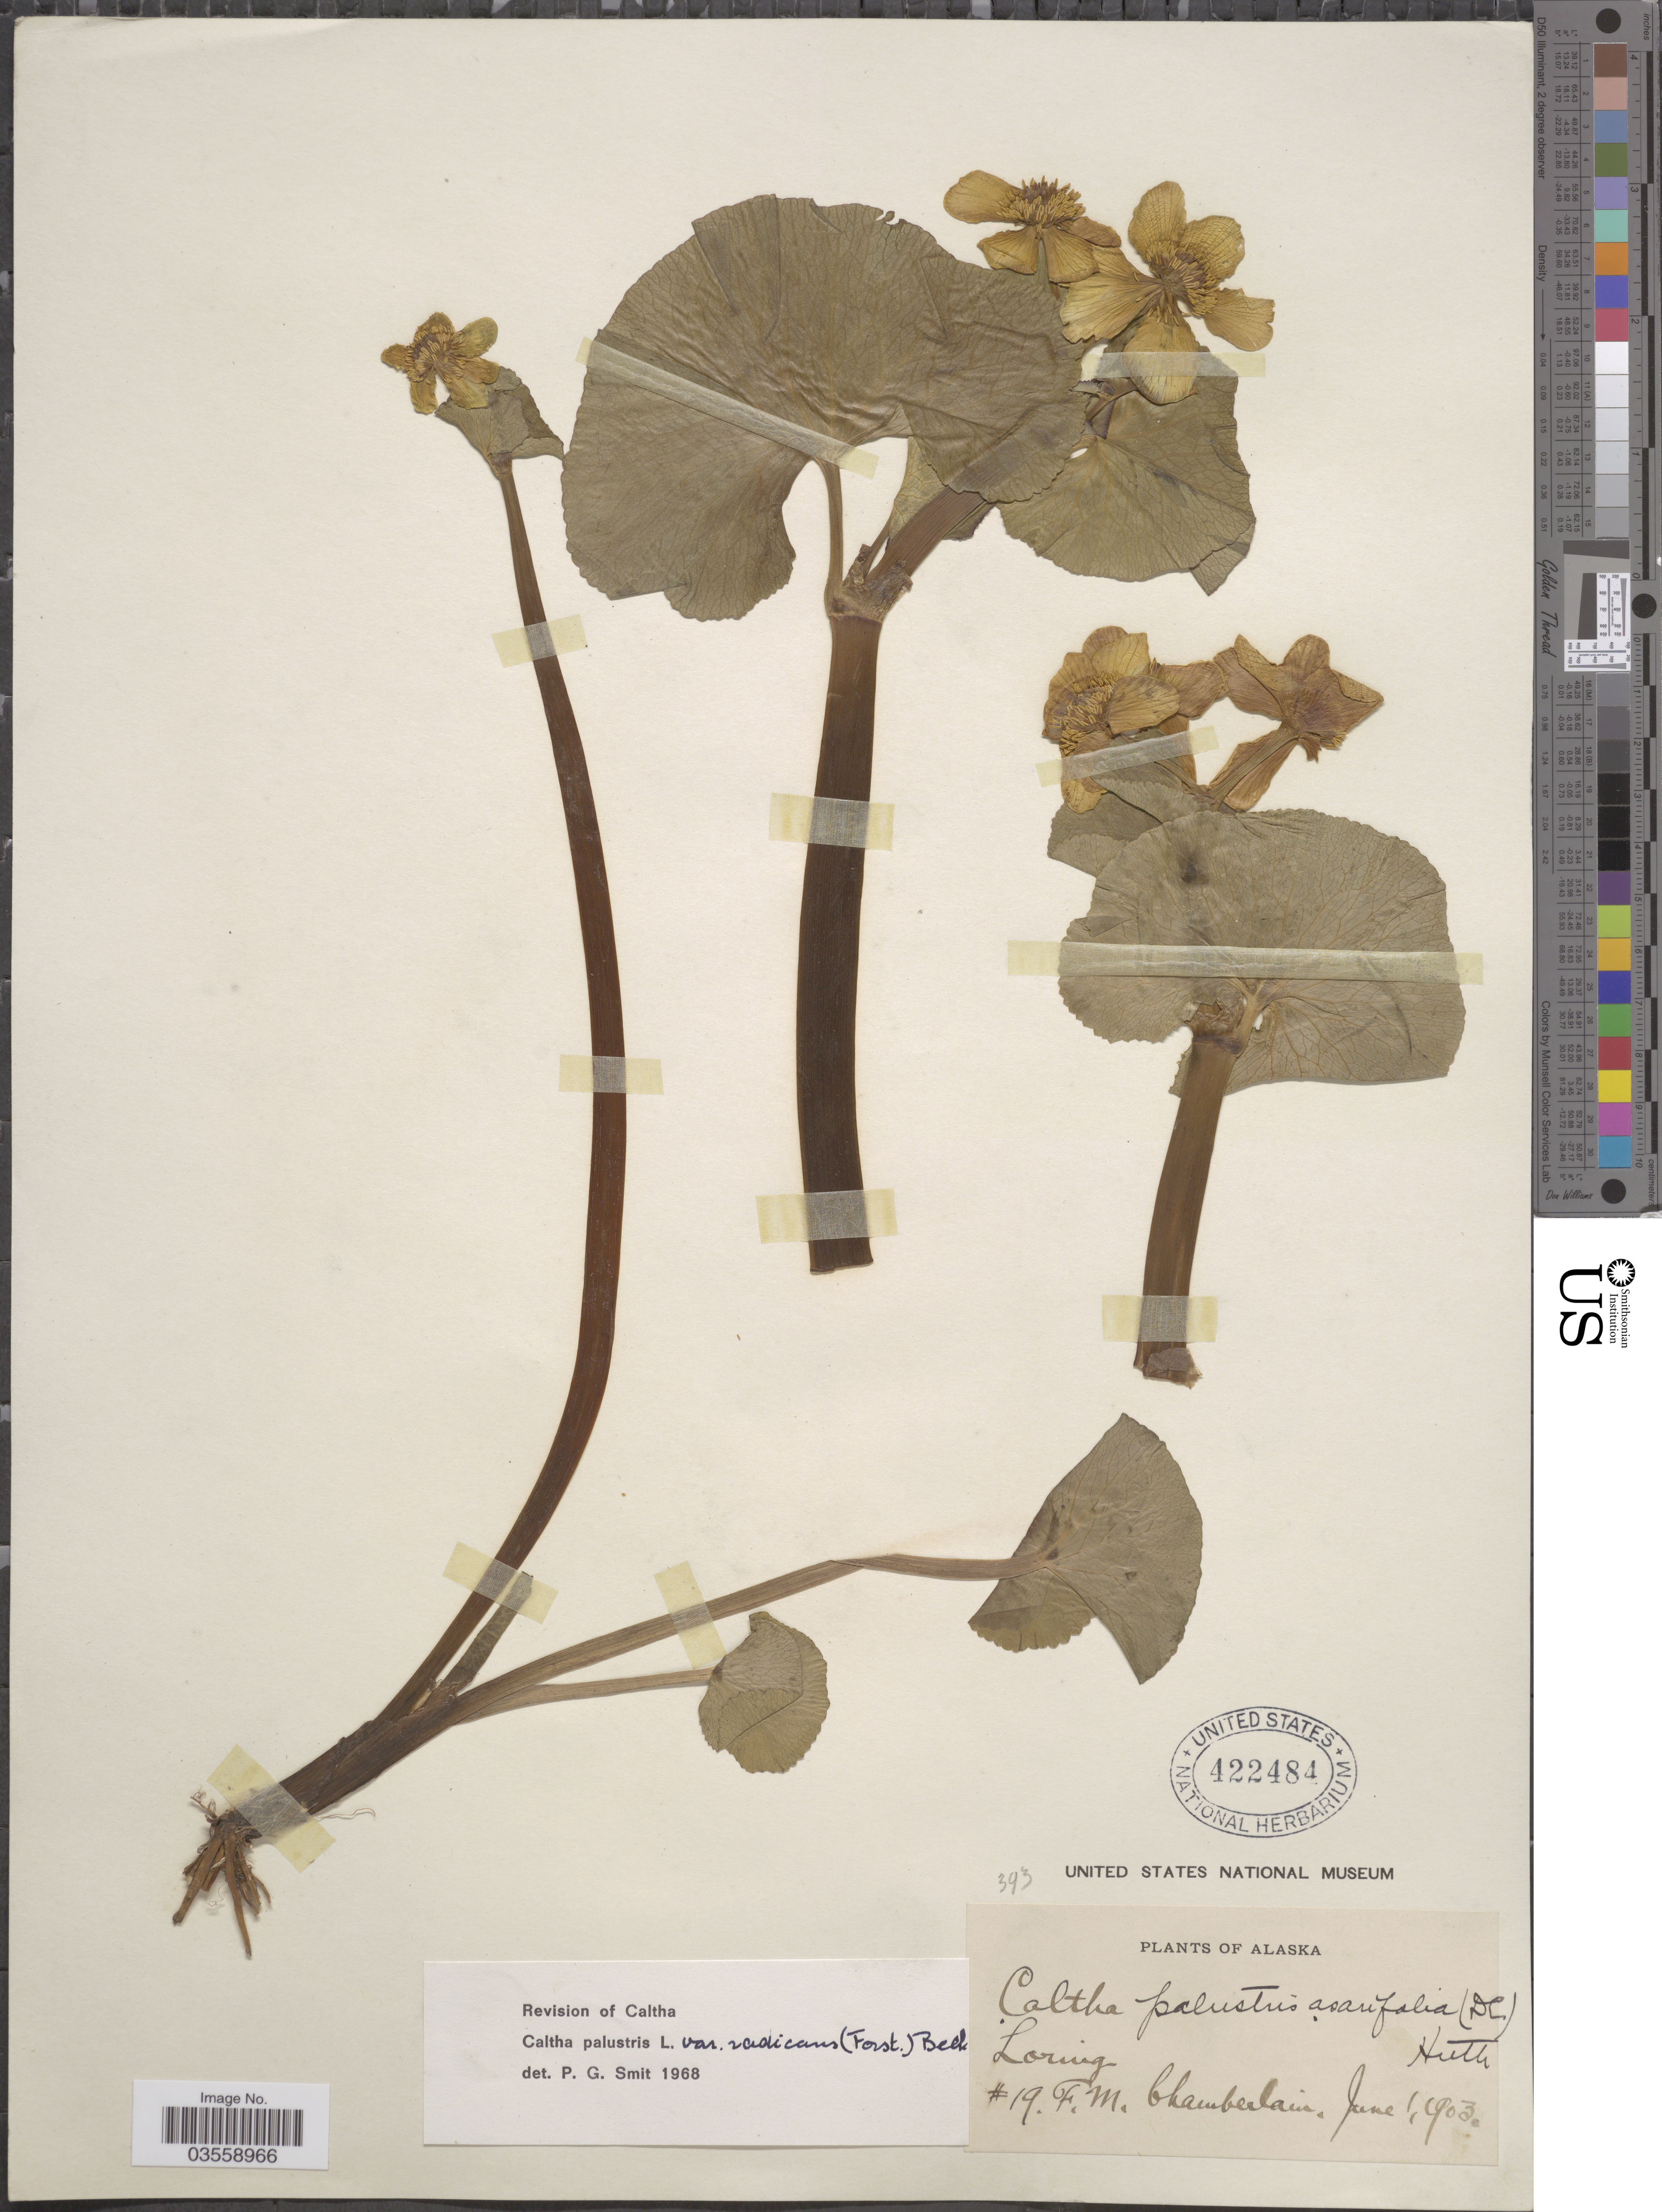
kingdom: Plantae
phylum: Tracheophyta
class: Magnoliopsida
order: Ranunculales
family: Ranunculaceae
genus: Caltha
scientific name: Caltha palustris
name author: L.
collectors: F. Chamberlain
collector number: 19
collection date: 1903-06-01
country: United States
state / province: Alaska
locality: Loring.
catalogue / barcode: US 422484